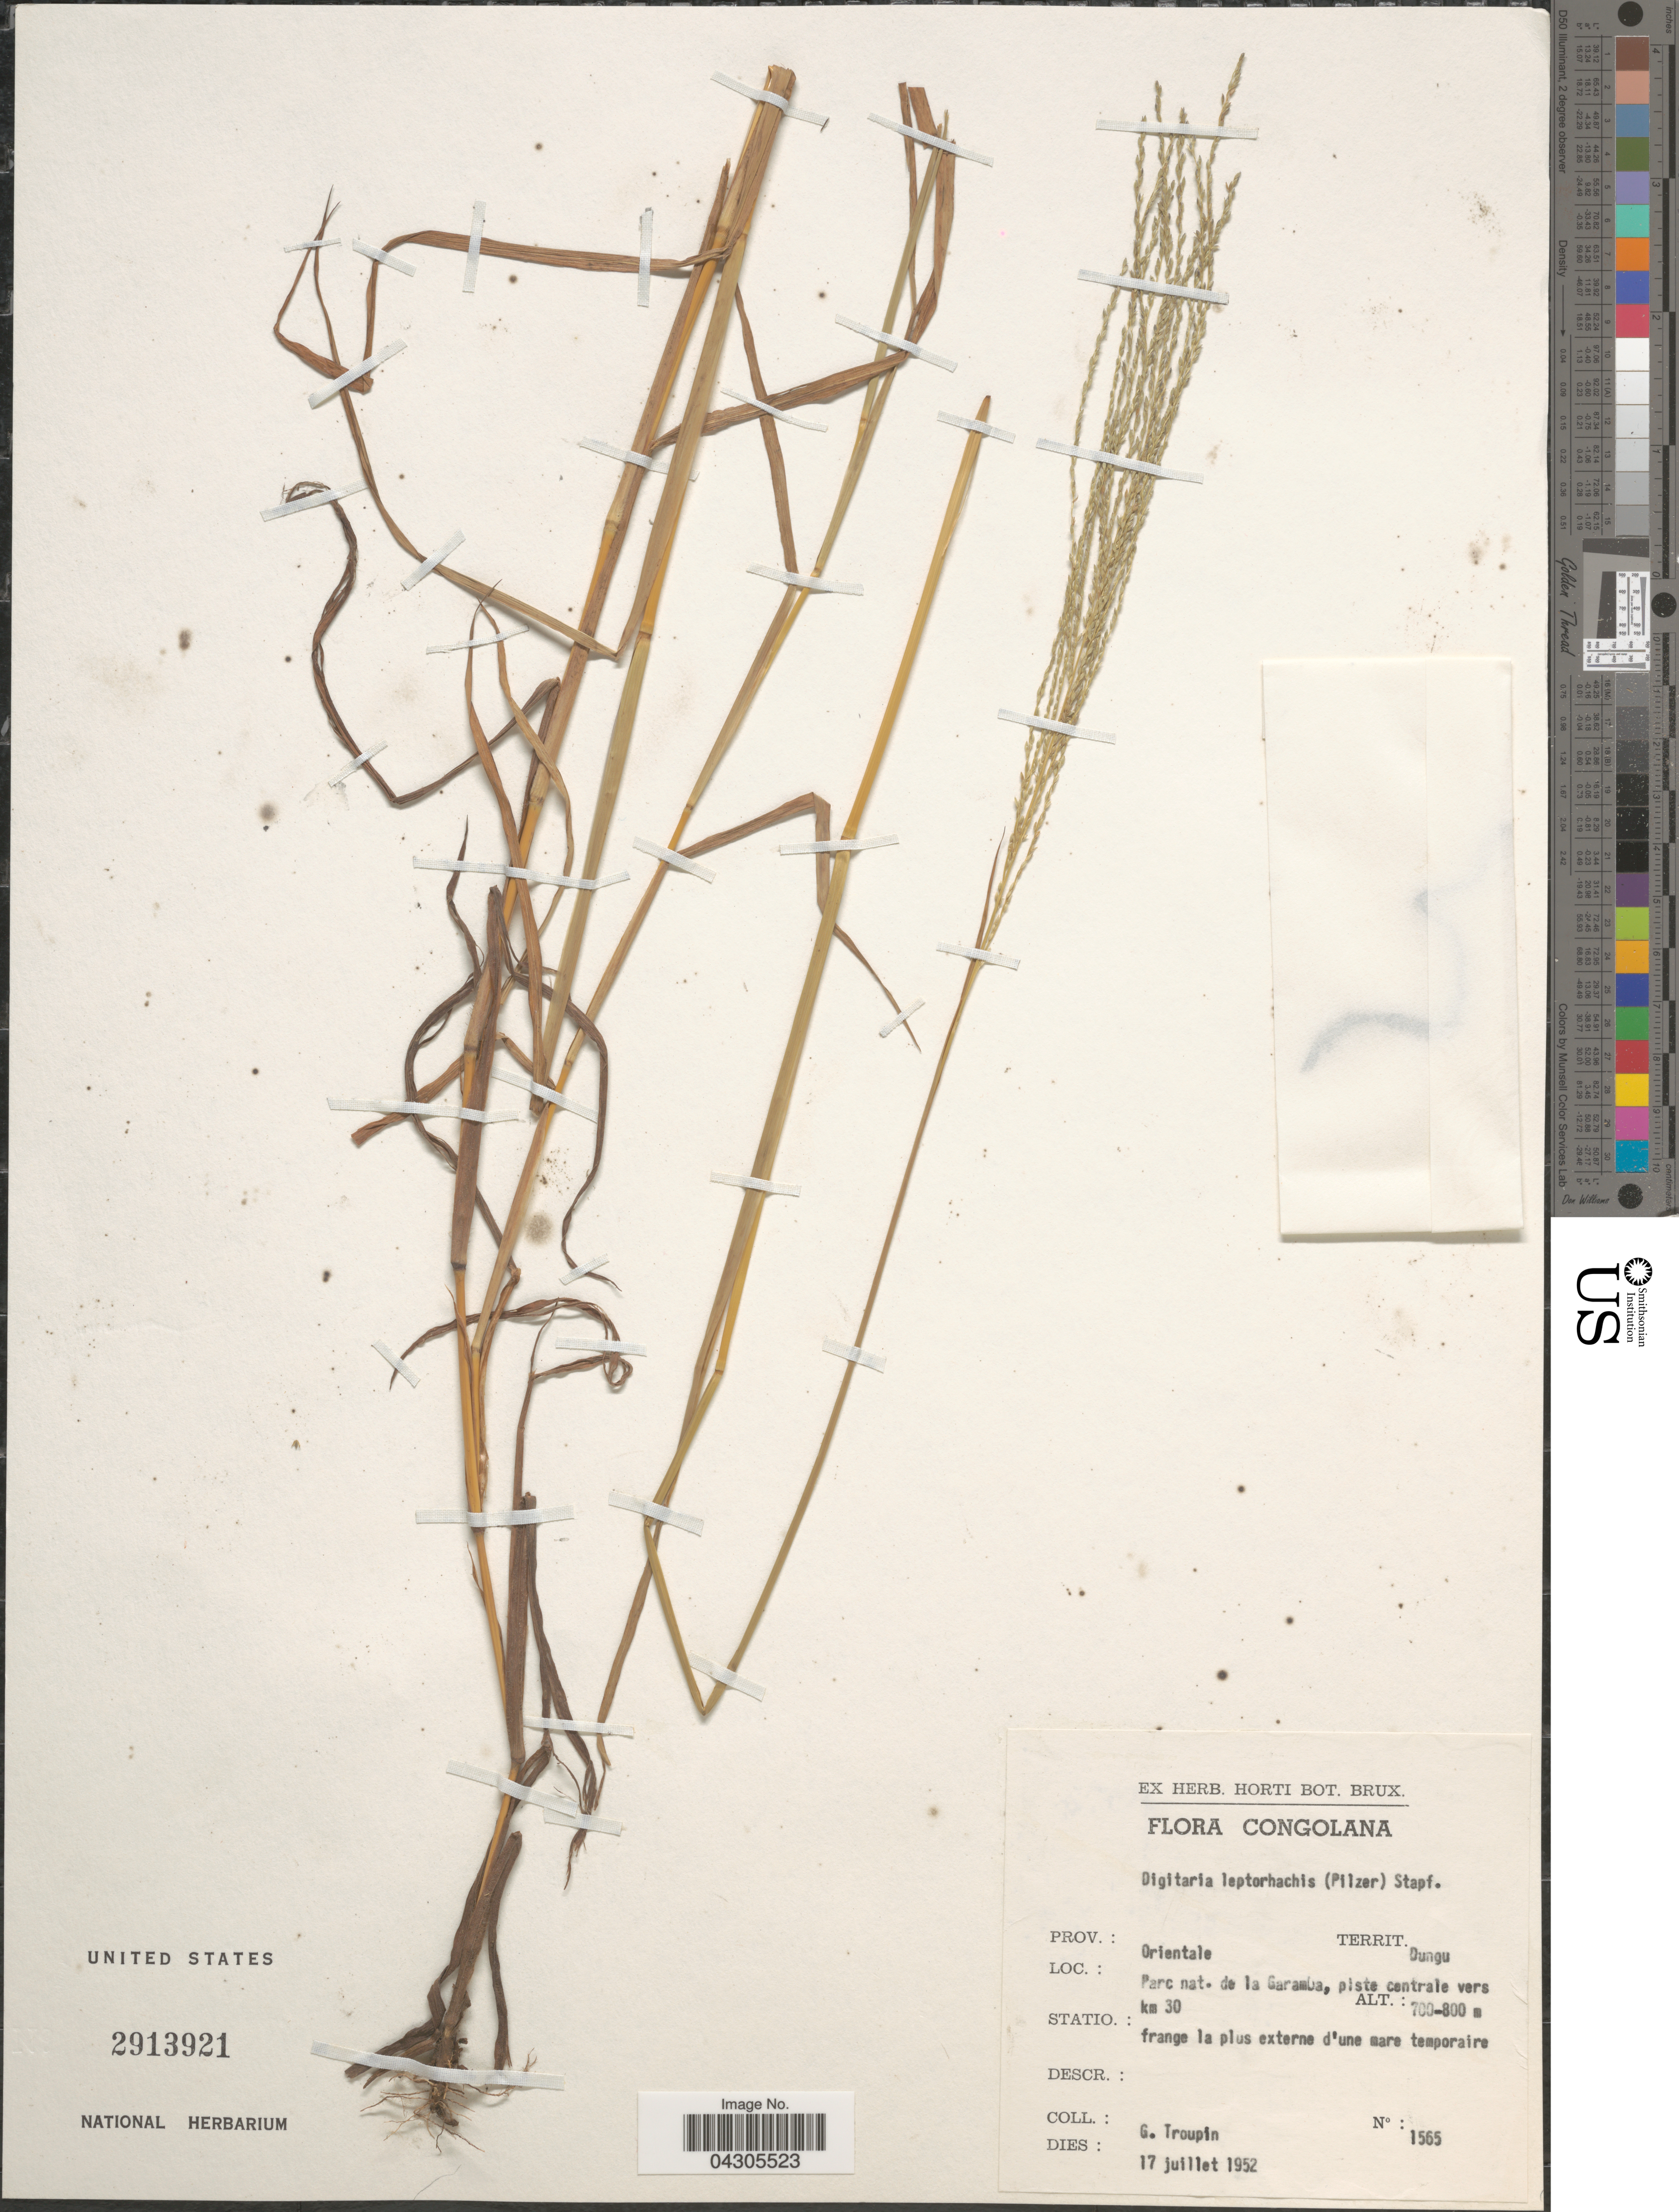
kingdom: Plantae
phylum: Tracheophyta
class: Liliopsida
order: Poales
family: Poaceae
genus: Digitaria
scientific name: Digitaria leptorhachis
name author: (Pilg.) Stapf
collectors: G. Troupin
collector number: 1565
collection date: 1952-07-17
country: Congo, Democratic Republic of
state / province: Haut-Uele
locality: Congolana. Territ. Dungu. Parc nat. de la Garamua, piste centrale vers km 30.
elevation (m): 700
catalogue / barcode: US 2913921